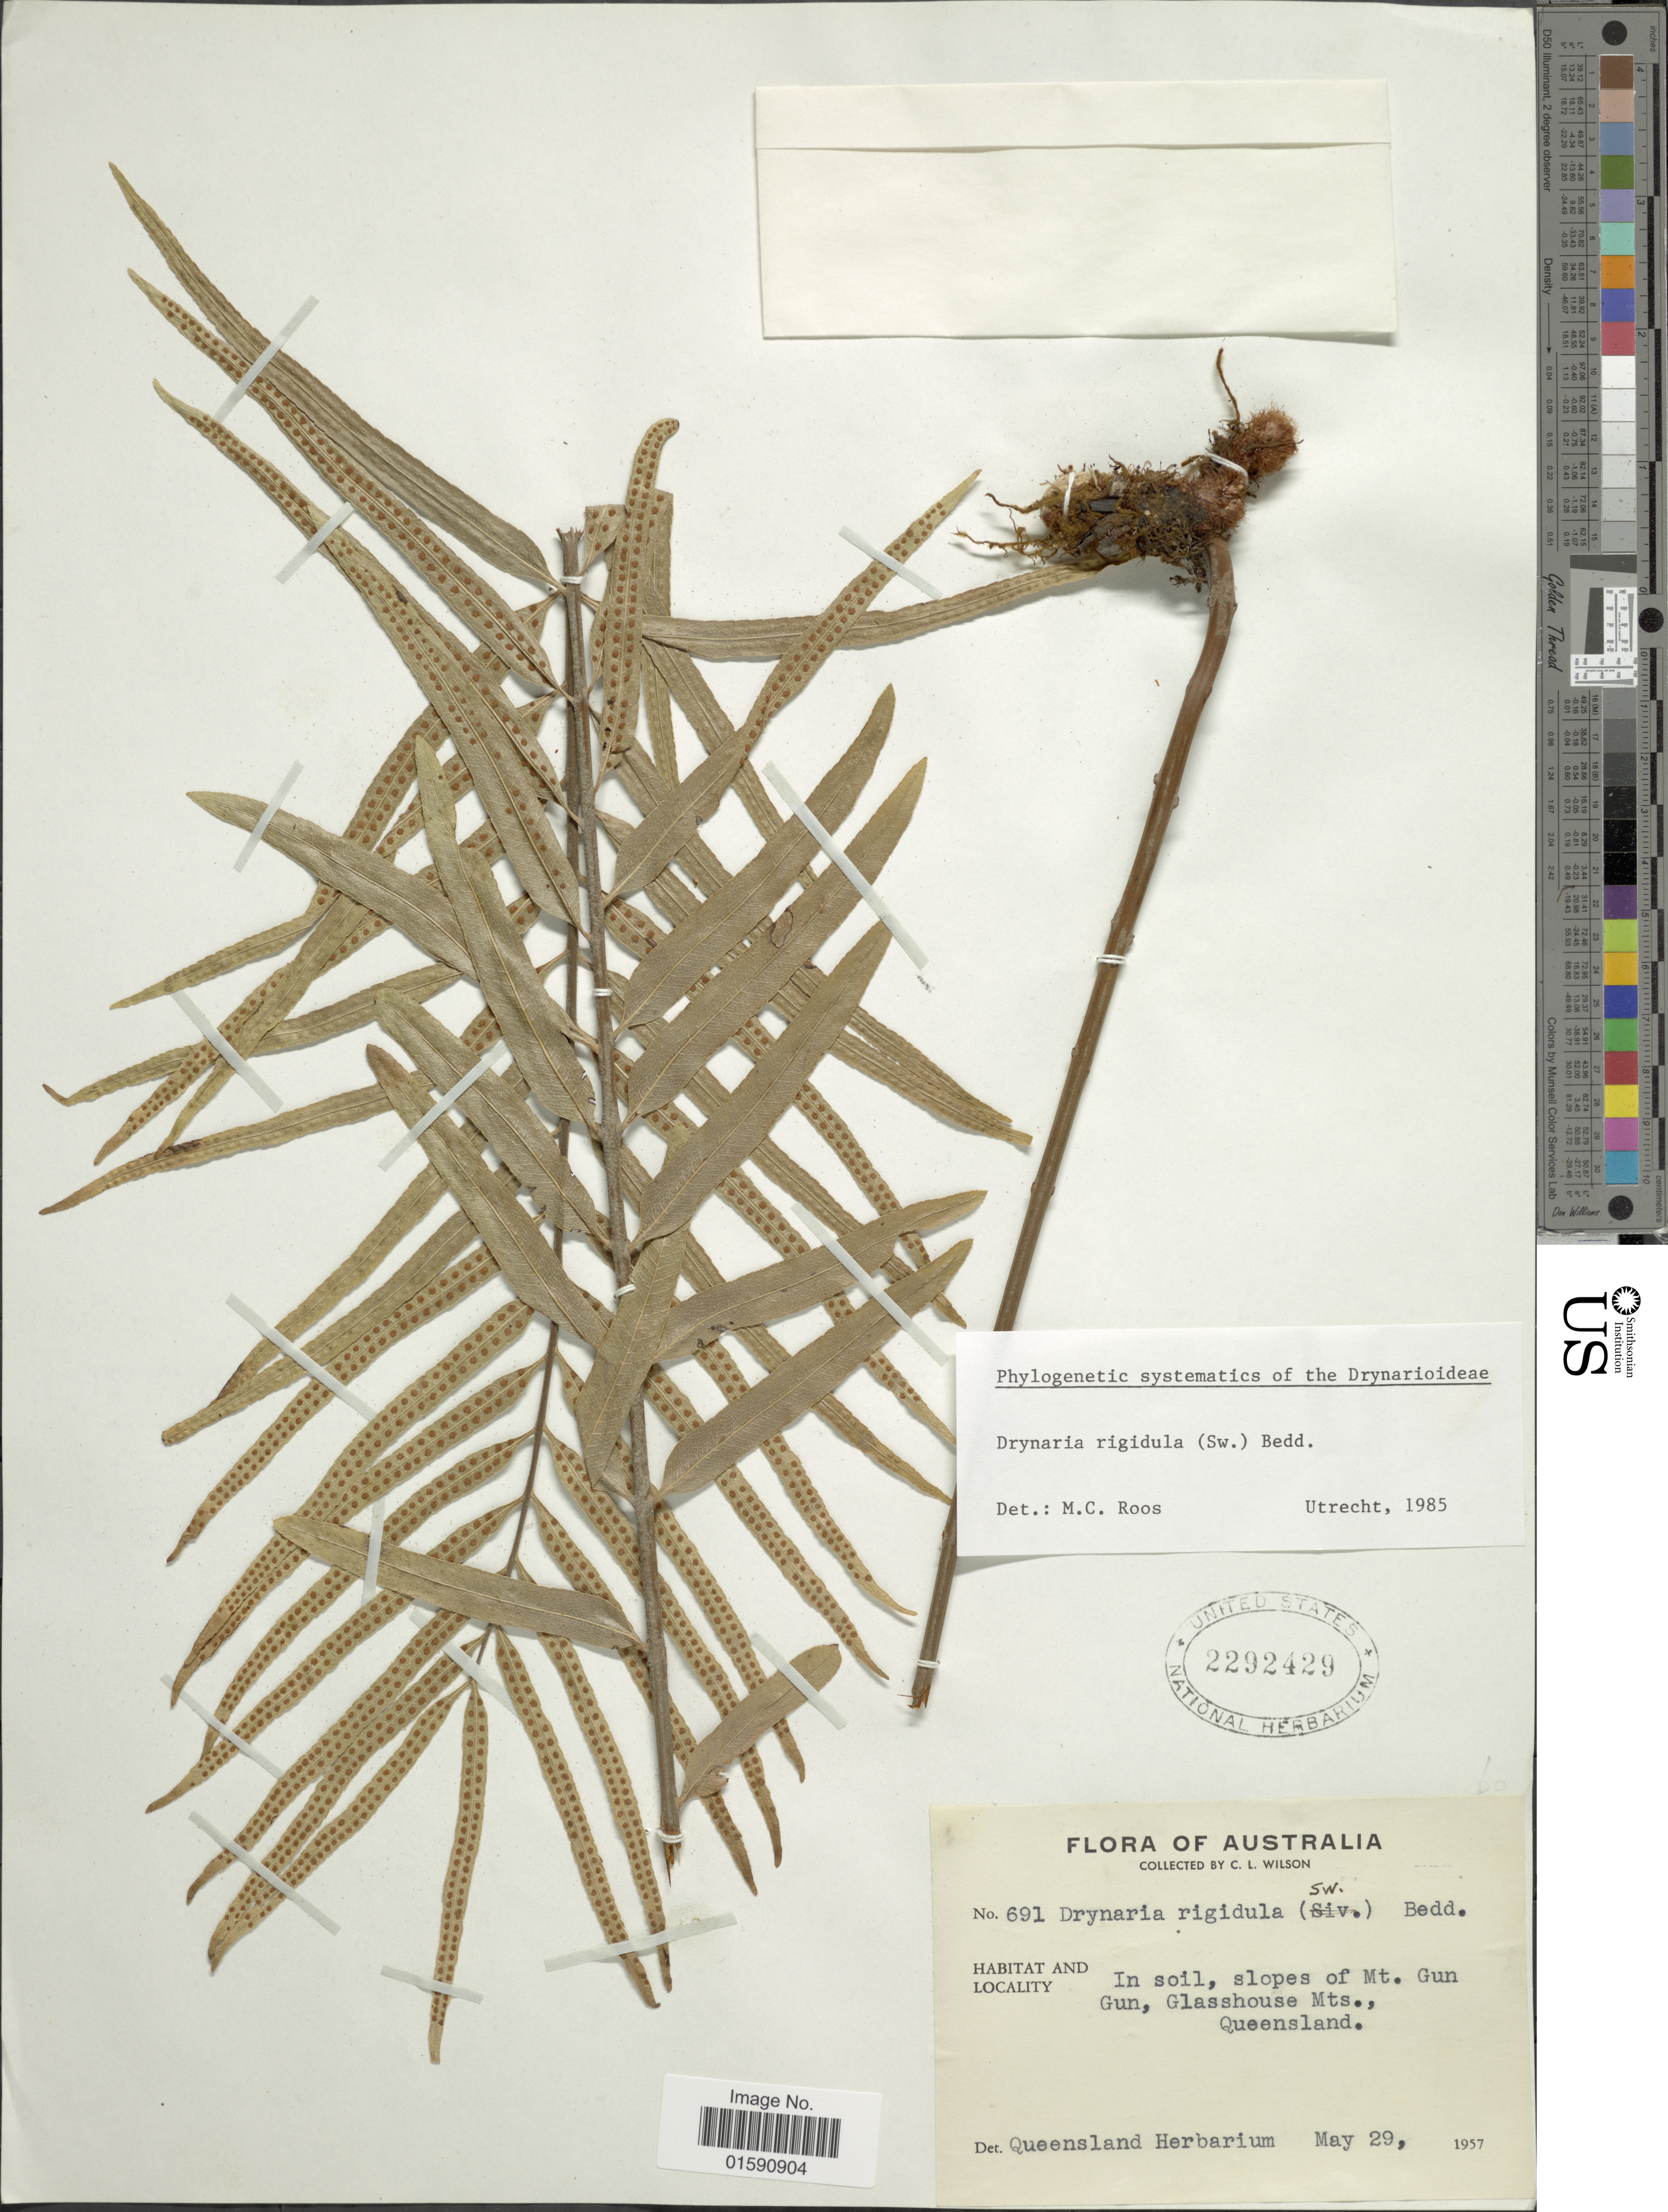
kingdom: Plantae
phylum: Tracheophyta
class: Polypodiopsida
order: Polypodiales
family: Polypodiaceae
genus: Drynaria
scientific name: Drynaria rigidula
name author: (Sw.) Bedd.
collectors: C. L. Wilson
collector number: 691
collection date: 1957-05-29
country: Australia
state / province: Queensland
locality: In soil, slopes of Mt. Gun Gun, Glasshouse Mts., Queensland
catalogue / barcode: US 2292429